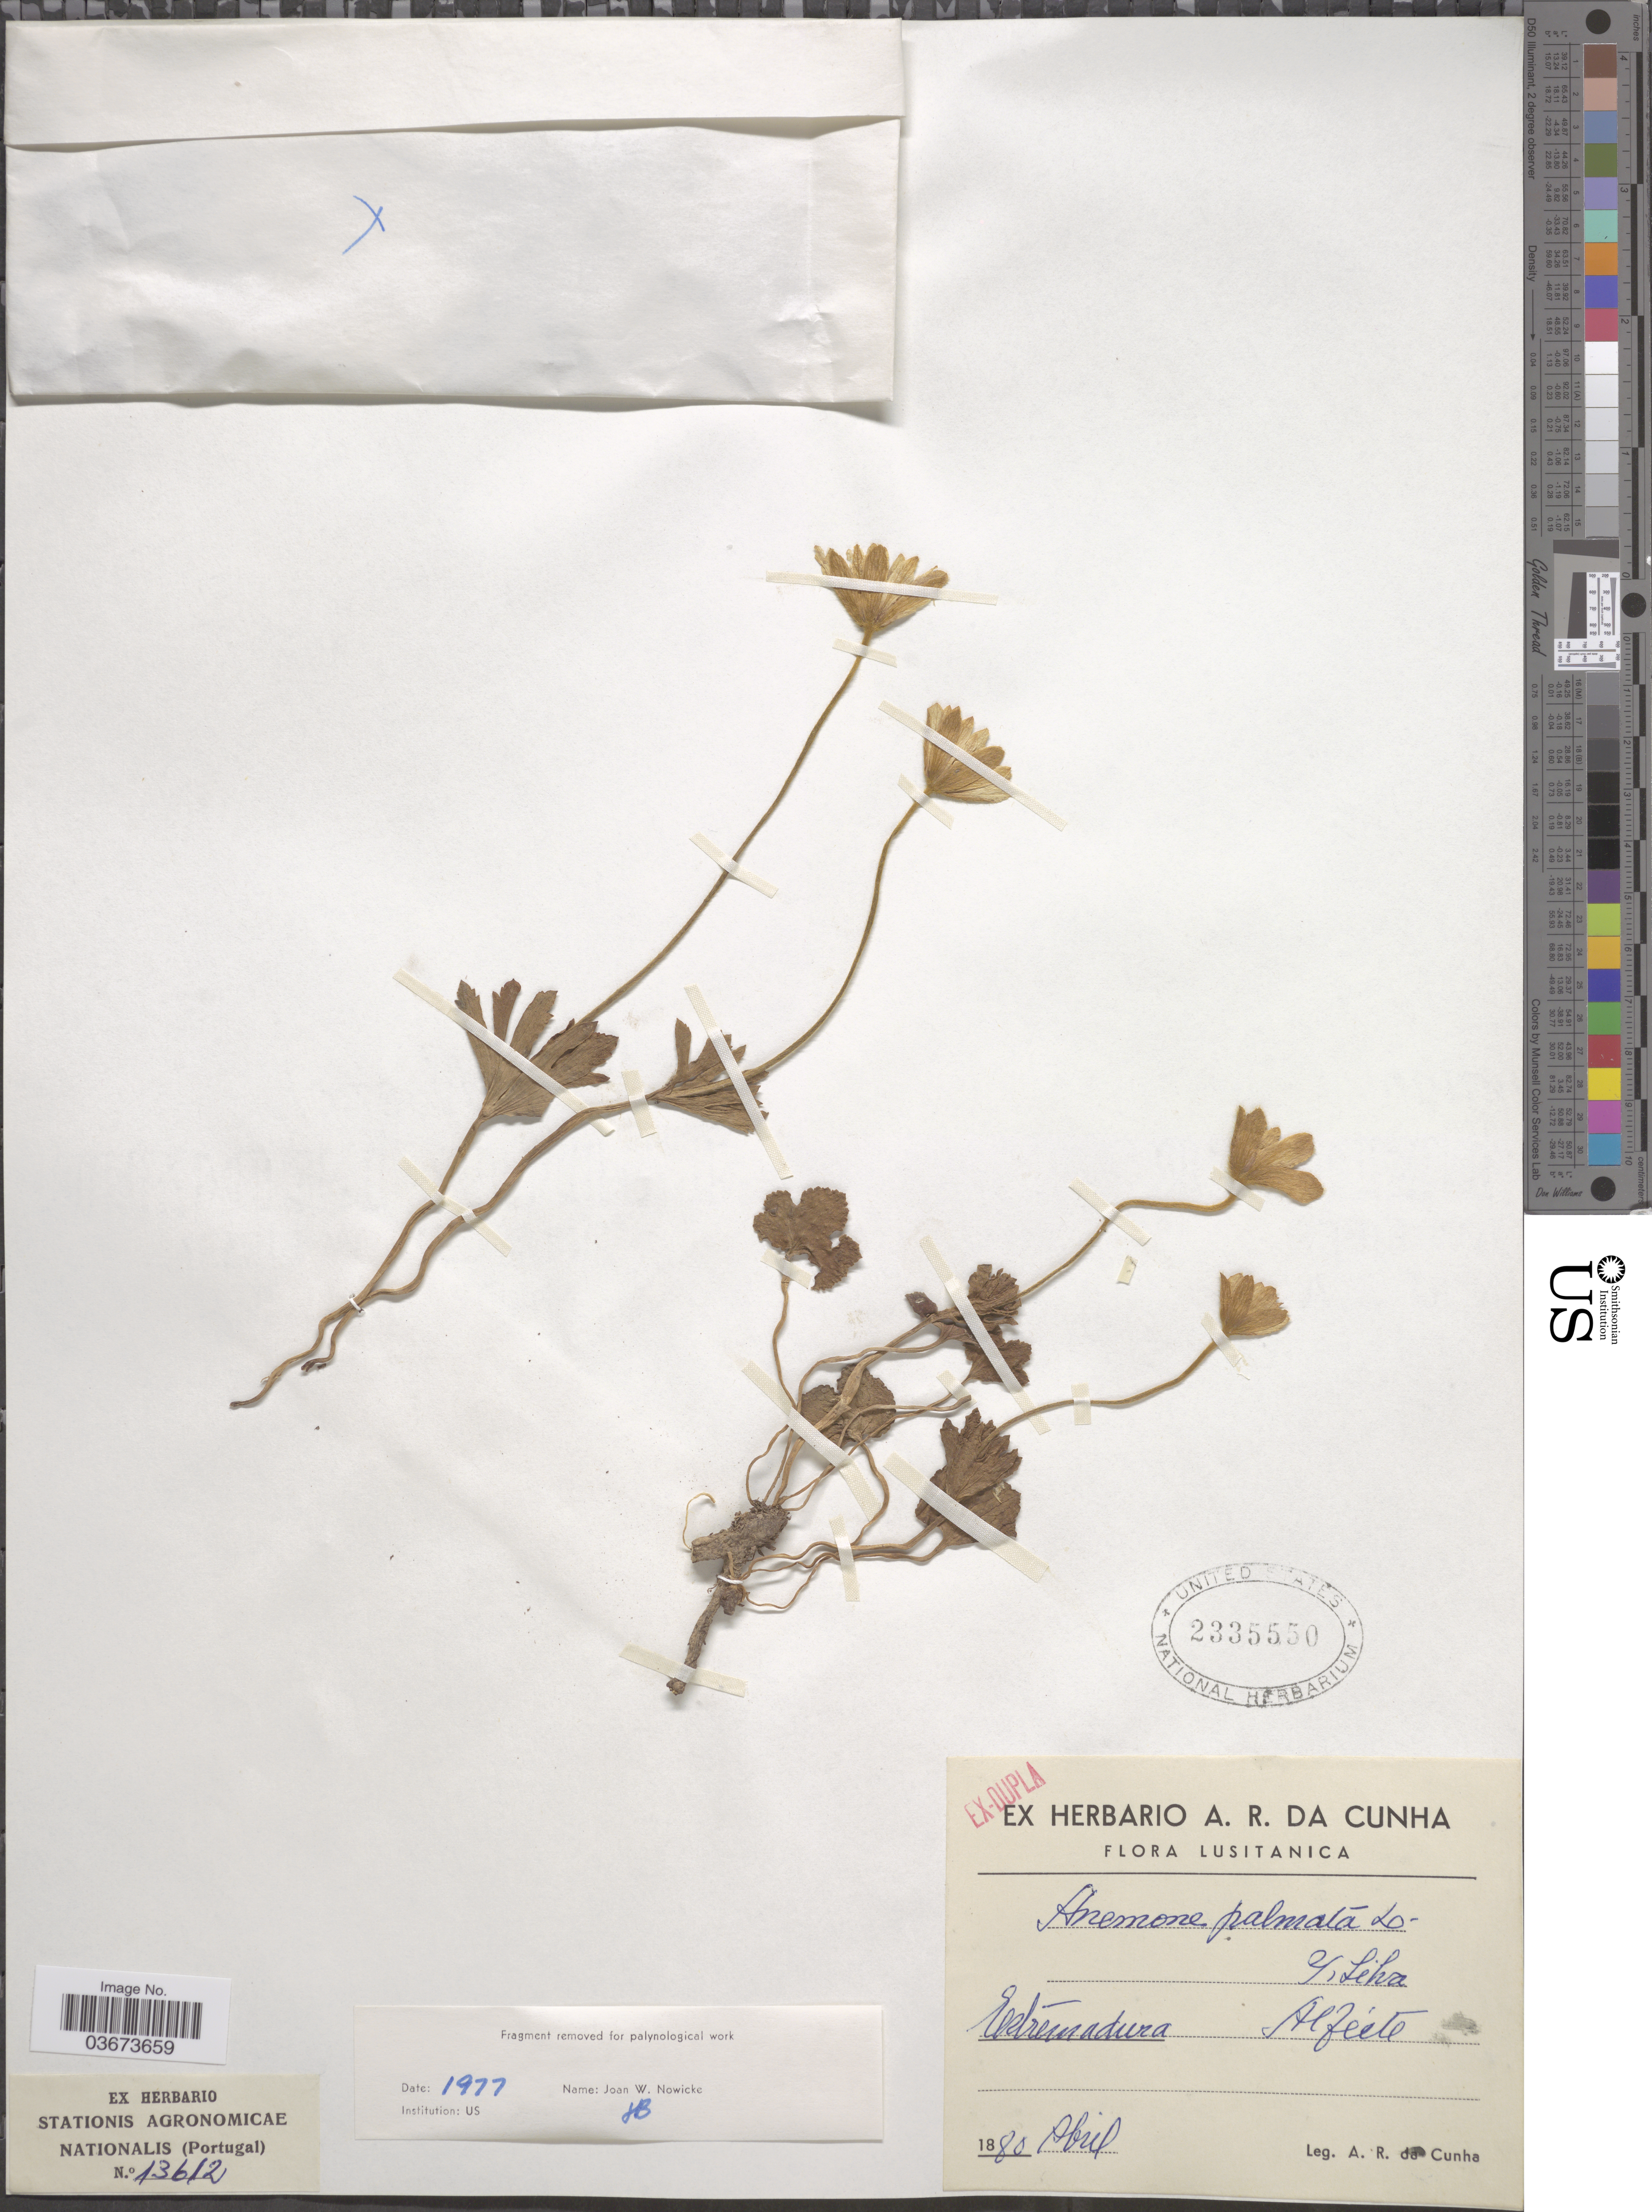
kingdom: Plantae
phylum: Tracheophyta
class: Magnoliopsida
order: Ranunculales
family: Ranunculaceae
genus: Anemone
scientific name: Anemone palmata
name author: L.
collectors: A. Da Cunha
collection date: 1880-04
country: Portugal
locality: Lusitanica. Estremadura. Alfeite.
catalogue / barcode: US 2335550